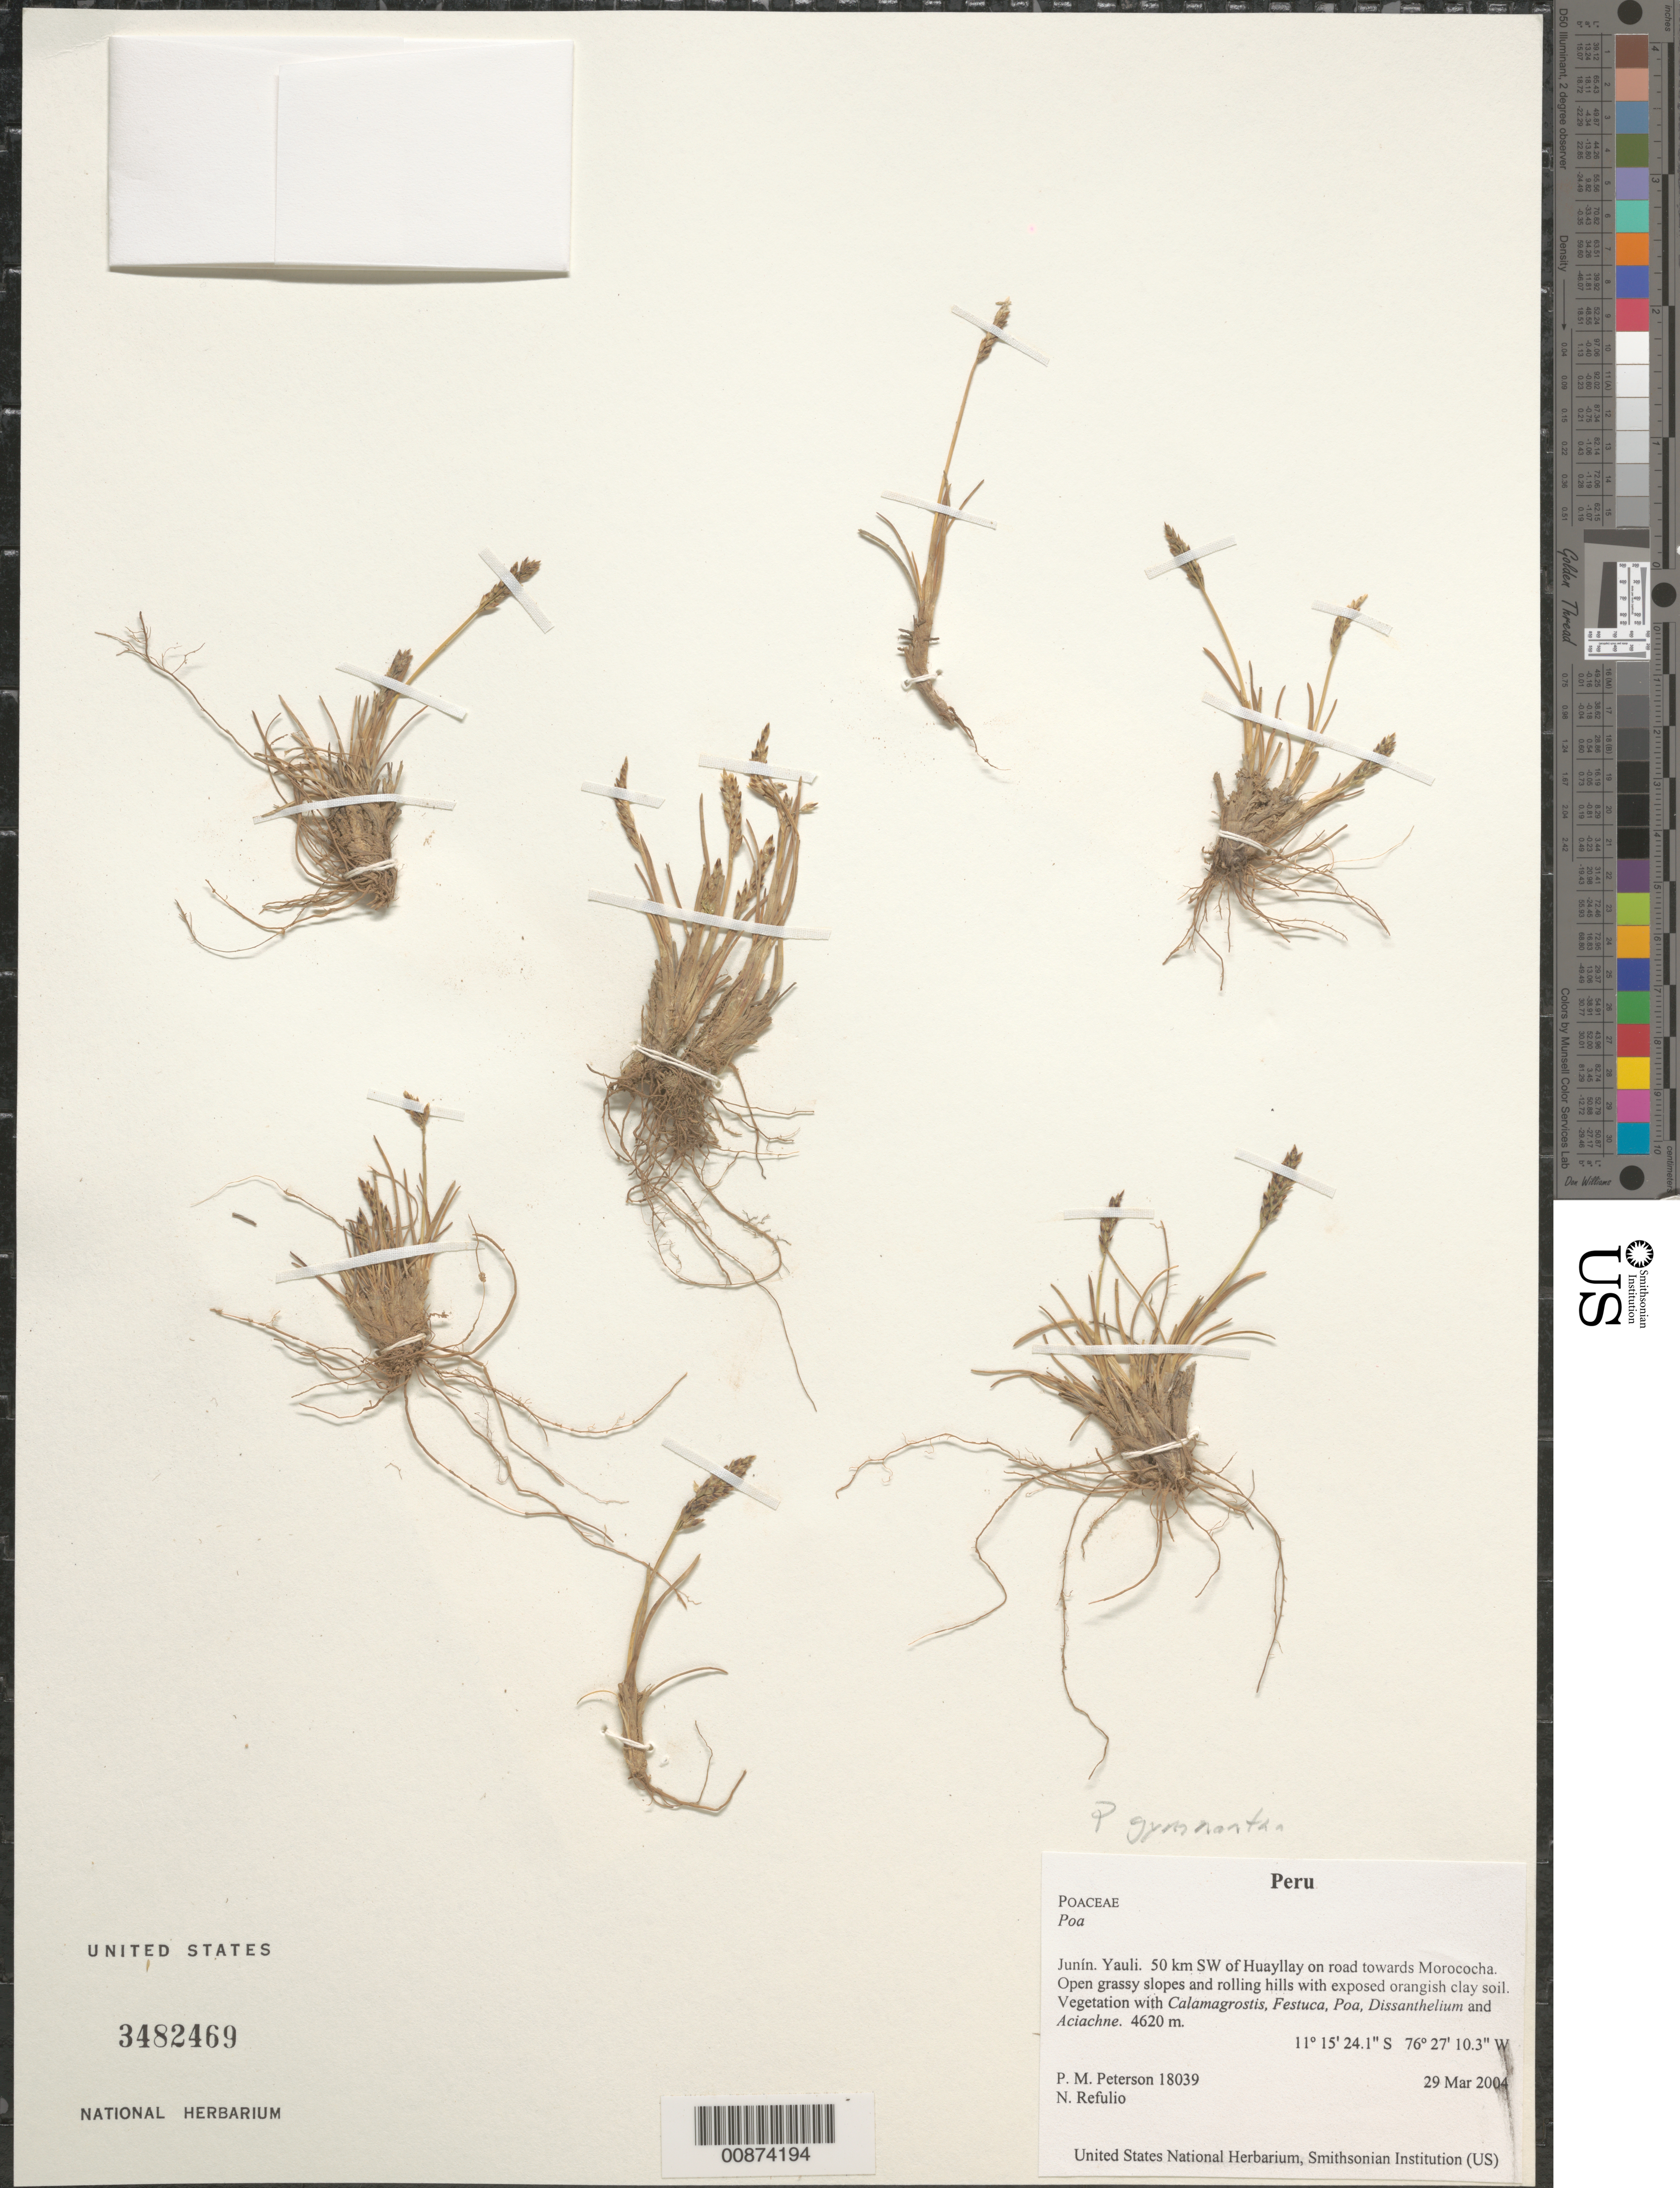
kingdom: Plantae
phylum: Tracheophyta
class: Liliopsida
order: Poales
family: Poaceae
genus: Poa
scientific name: Poa gymnantha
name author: Pilg.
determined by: Soreng, Robert J., Research Associate (BOT), Smithsonian Institution - National Museum of Natural History (UNITED STATES)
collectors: P. M. Peterson & N. Refulio-Rodríguez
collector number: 18039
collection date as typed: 29 Mar 2004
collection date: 2004-03-29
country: Peru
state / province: Junín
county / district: Yauli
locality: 50 km SW of Huayllay on road towards Morococha. Open grassy slopes and rolling hills with exposed orangish clay soil. Vegetation with Calamagrostis, Festuca, Poa, Dissanthelium and Aciachne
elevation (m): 4620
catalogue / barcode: US 3482469